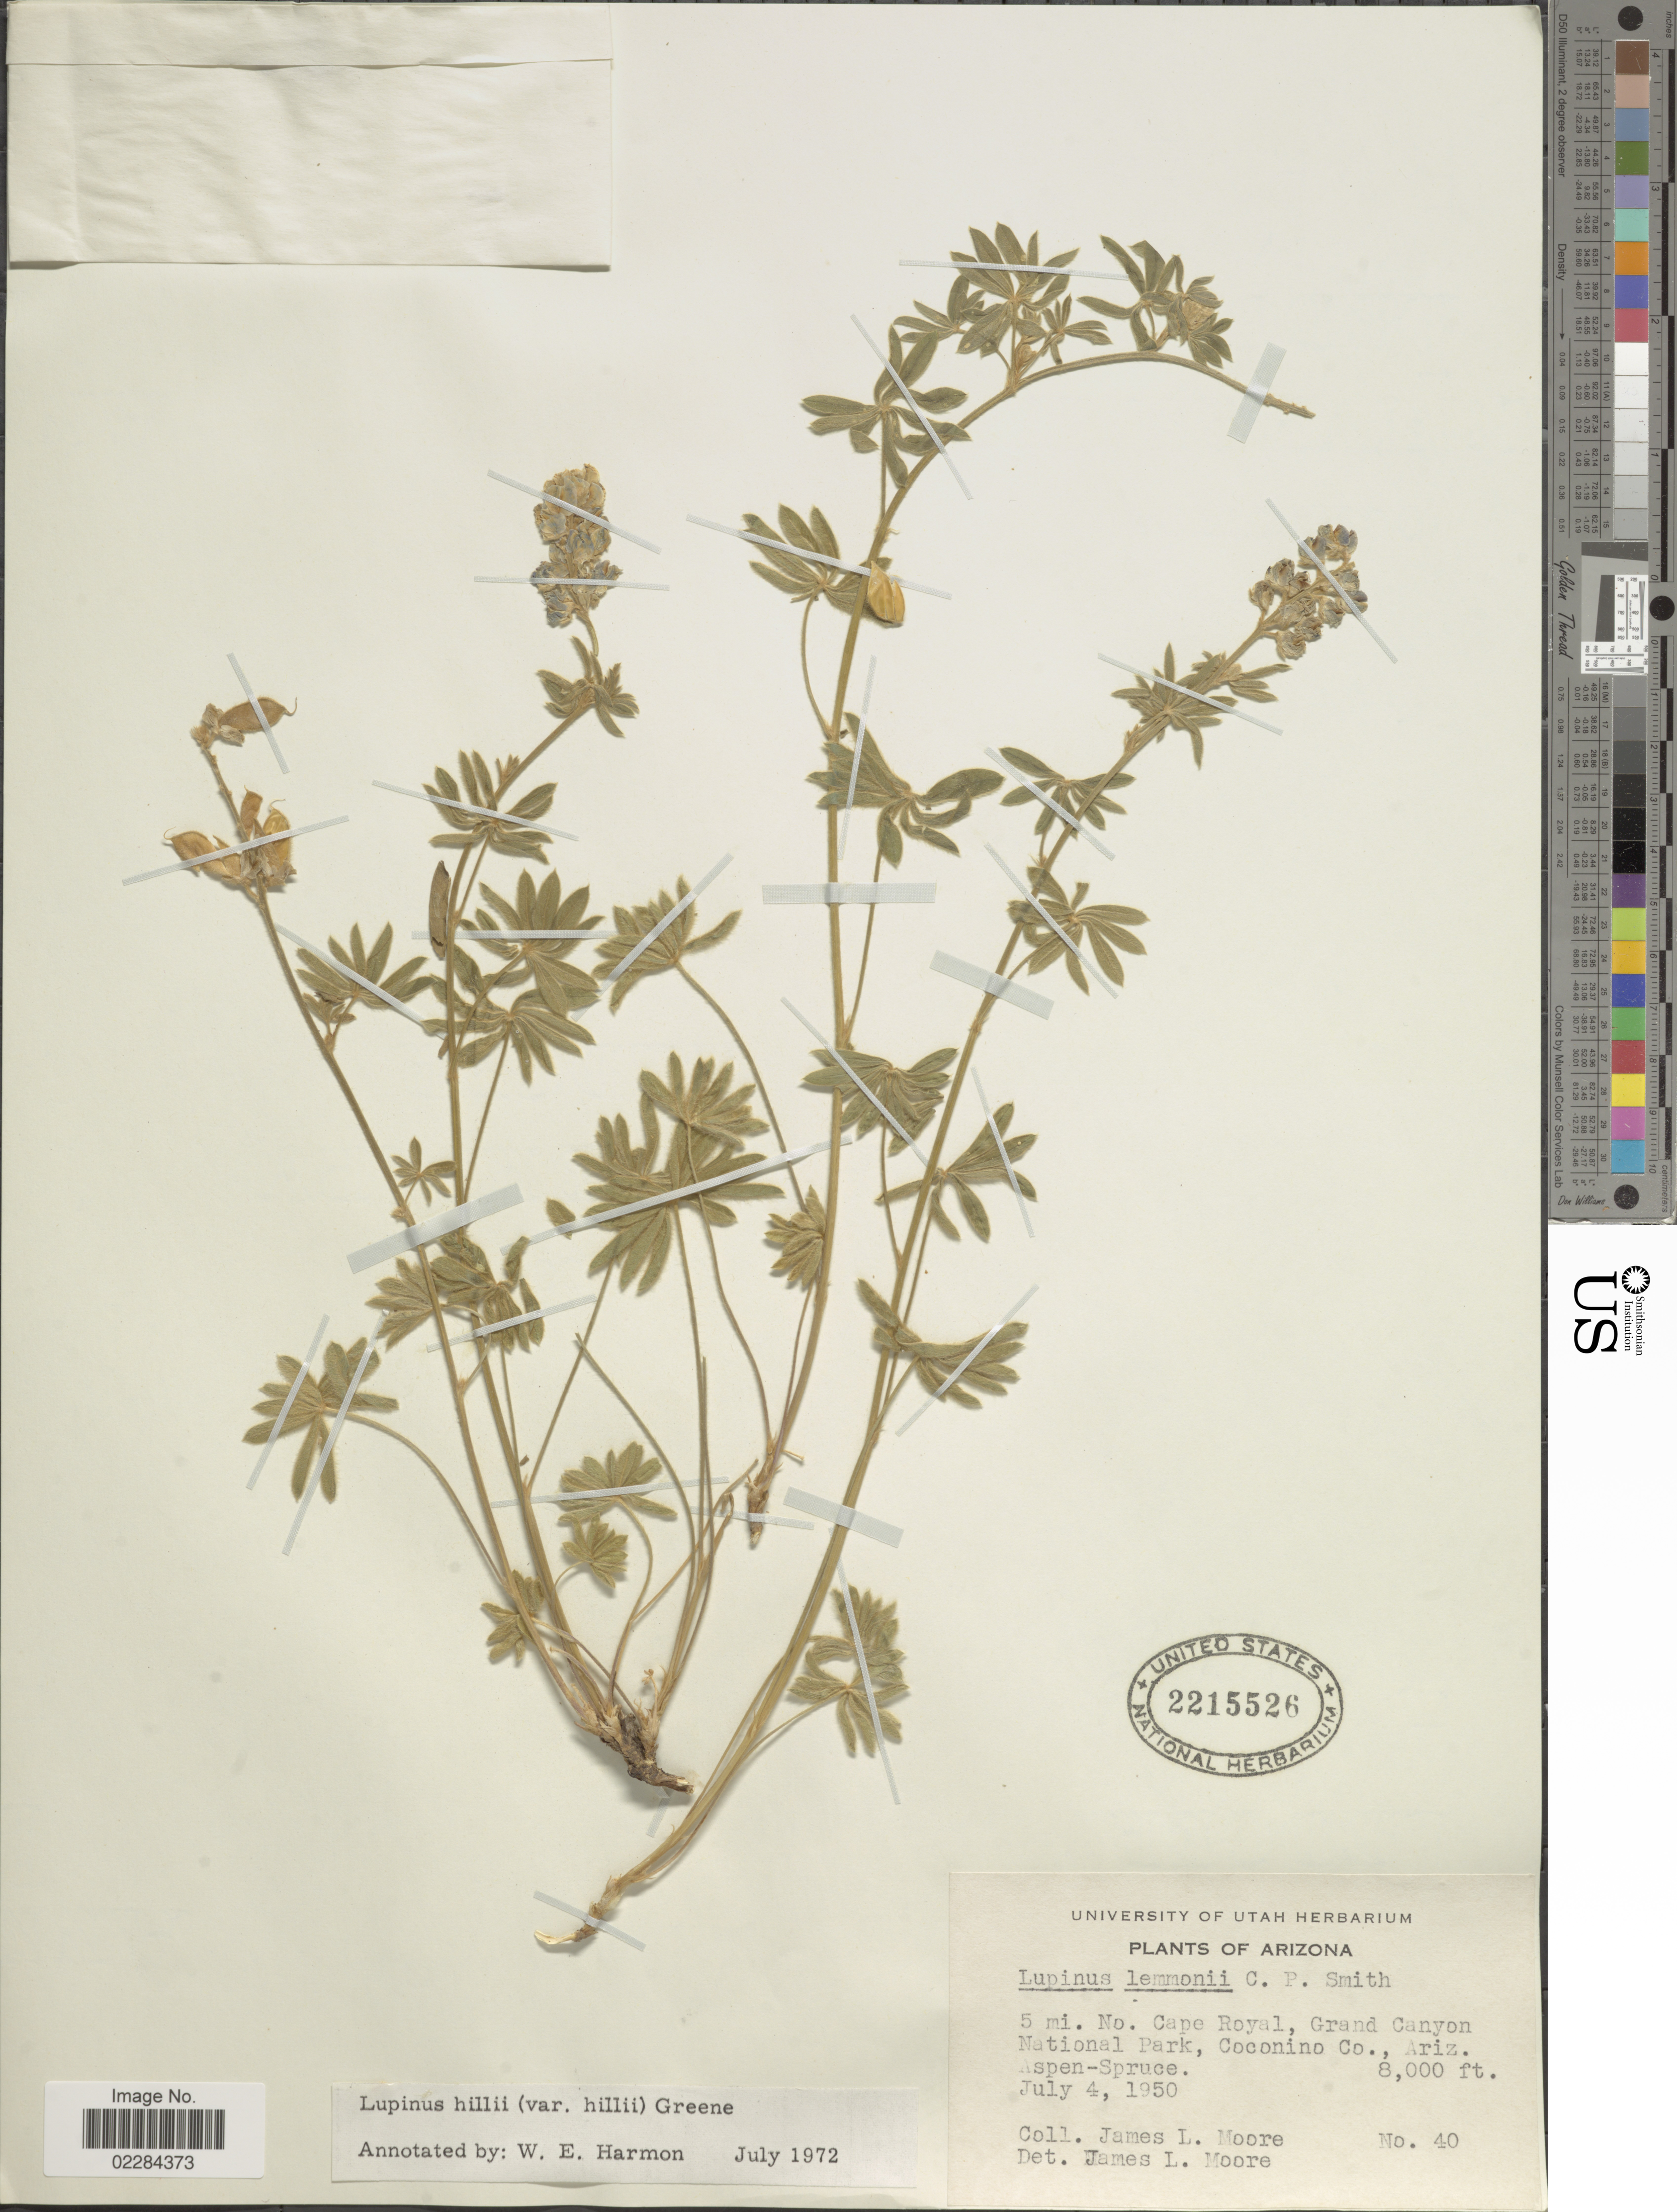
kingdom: Plantae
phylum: Tracheophyta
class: Magnoliopsida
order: Fabales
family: Fabaceae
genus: Lupinus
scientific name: Lupinus hillii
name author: Greene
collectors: J. Moore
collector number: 40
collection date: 1950-07-04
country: United States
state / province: Arizona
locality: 5 mi. No. Cape Royal, Grand Canyon National Park, Coconino Co., Ariz.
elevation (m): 2438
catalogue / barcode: US 2215526